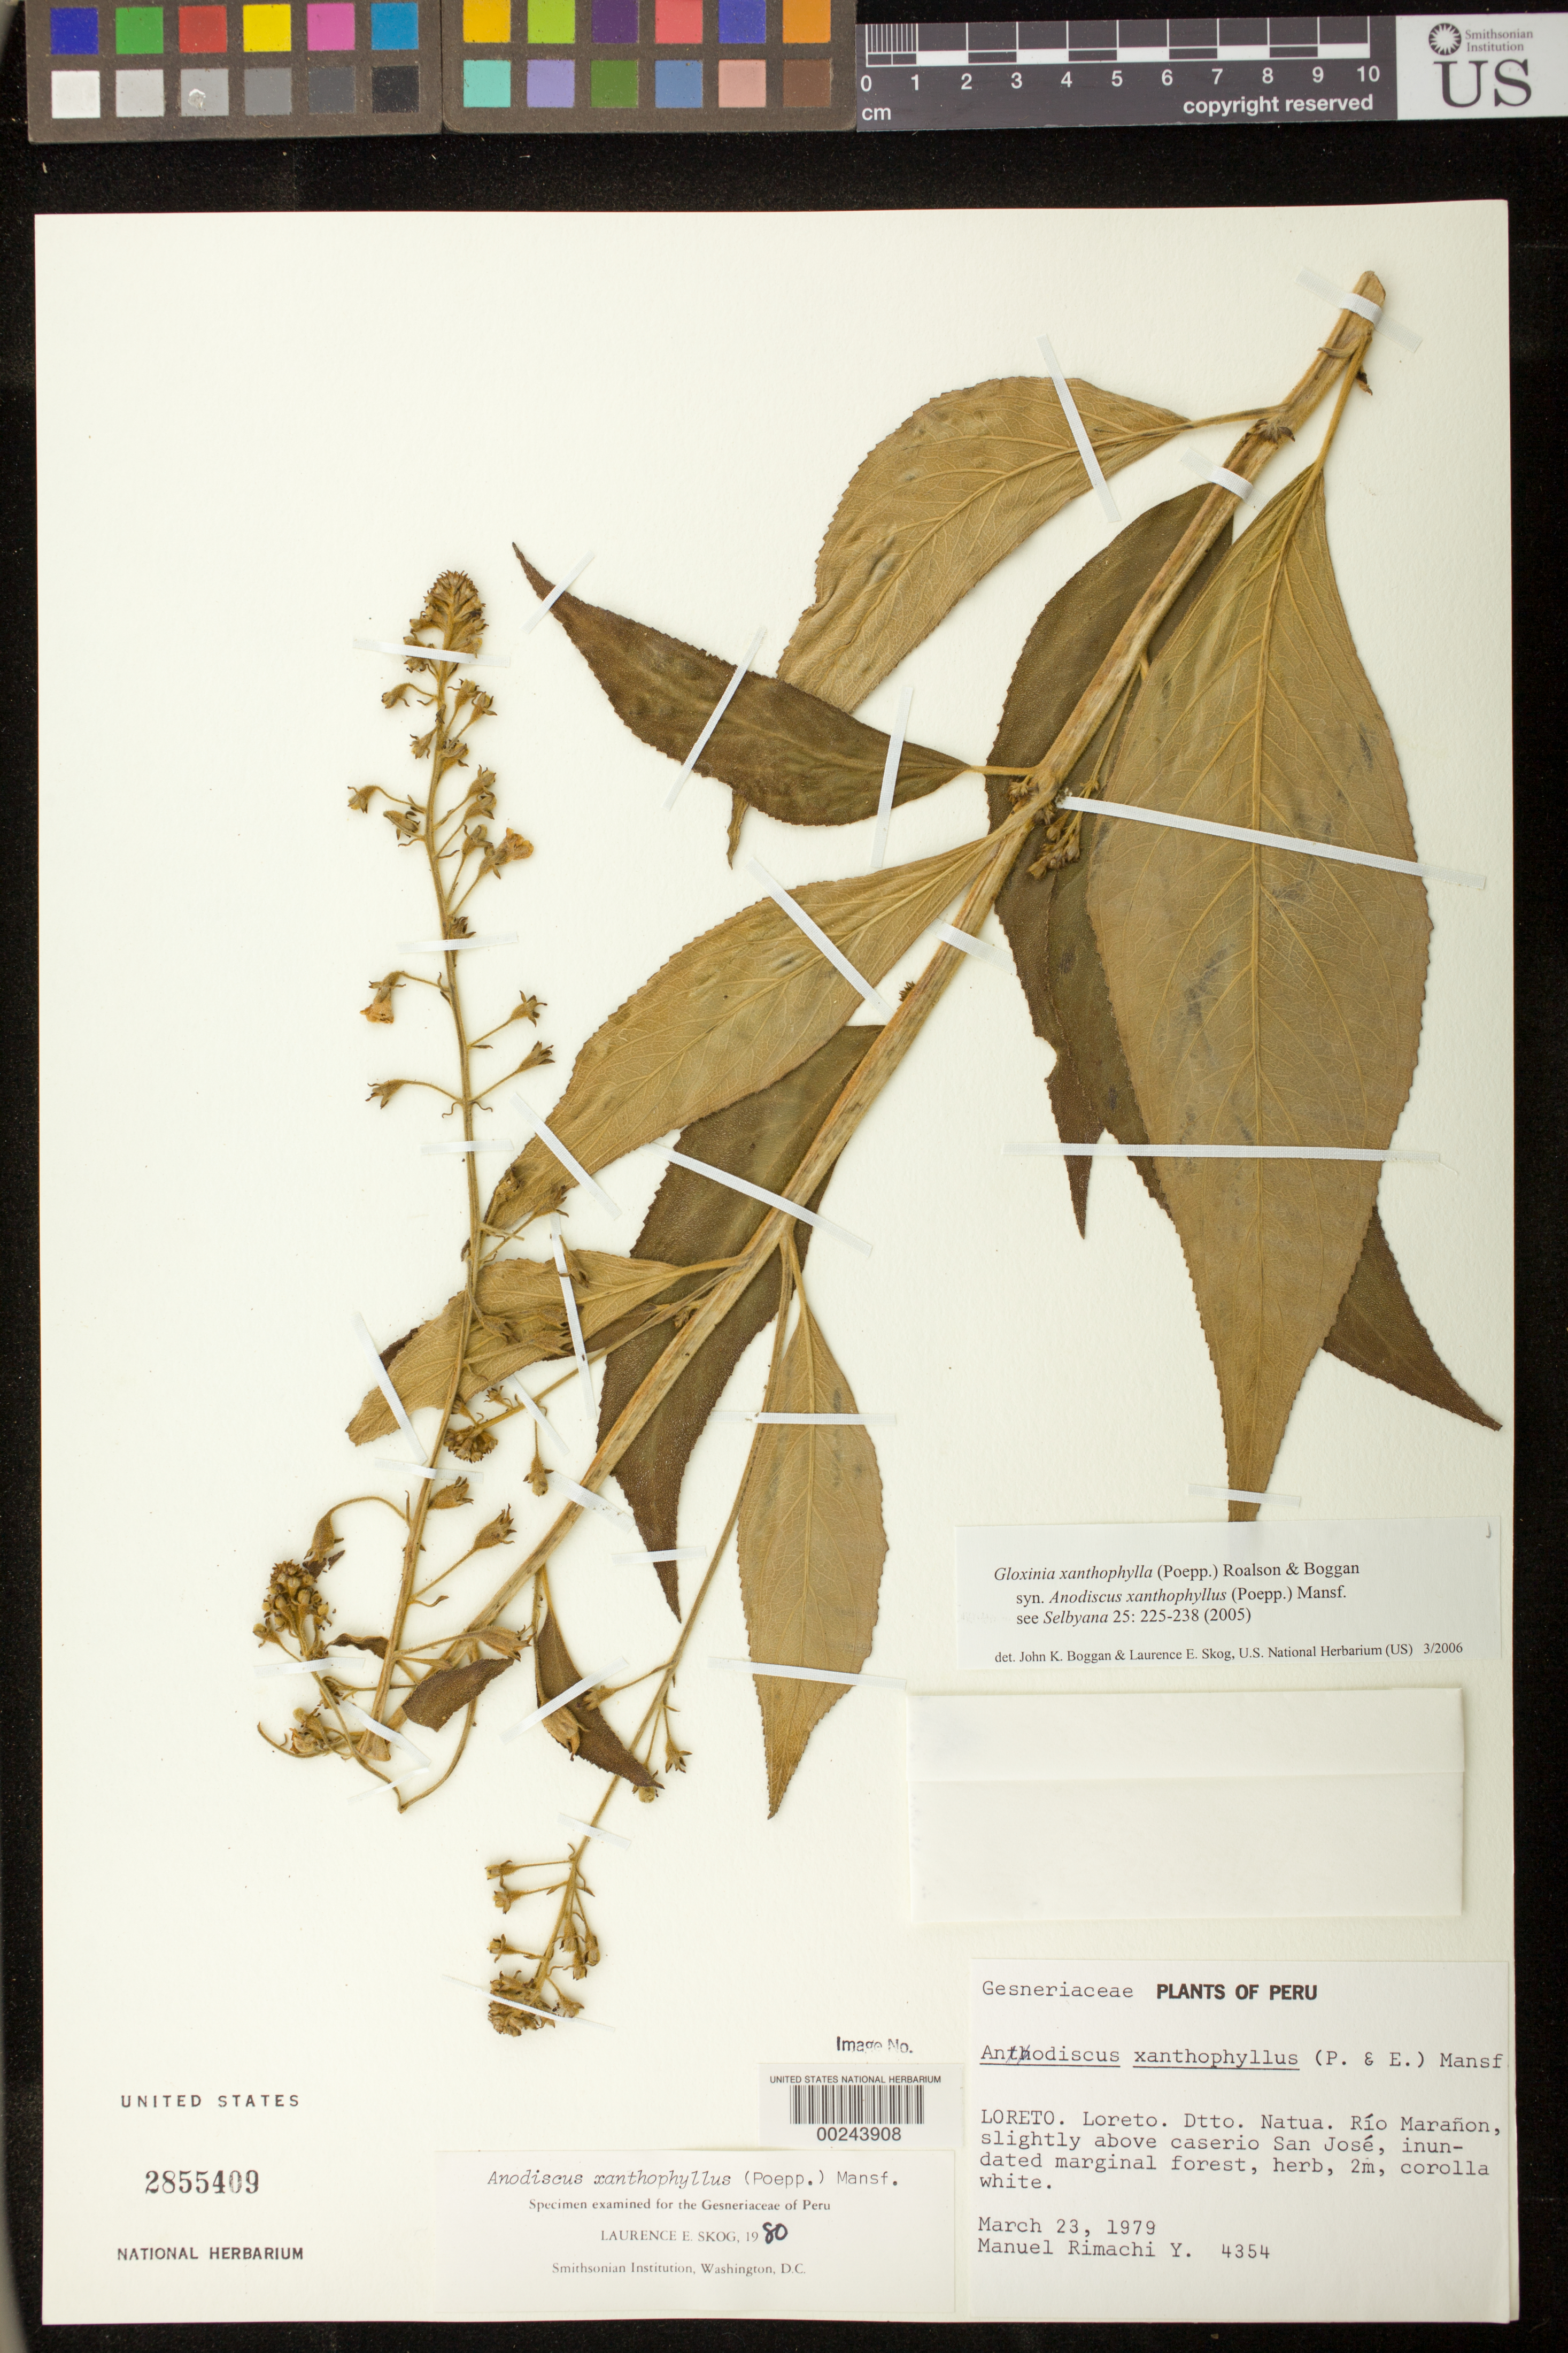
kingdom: Plantae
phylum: Tracheophyta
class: Magnoliopsida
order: Lamiales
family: Gesneriaceae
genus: Gloxinia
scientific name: Gloxinia xanthophylla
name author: (Poepp.) Roalson & Boggan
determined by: Boggan, J. K.; Skog, L. E.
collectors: M. Rimachi Y.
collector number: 4354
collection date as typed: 23 Mar 1979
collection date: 1979-03-23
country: Peru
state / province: Loreto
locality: Dist. Natua, Rio Maranon, slightly above caserio San Jose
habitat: Inundated marginal forest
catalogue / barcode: US 2855409